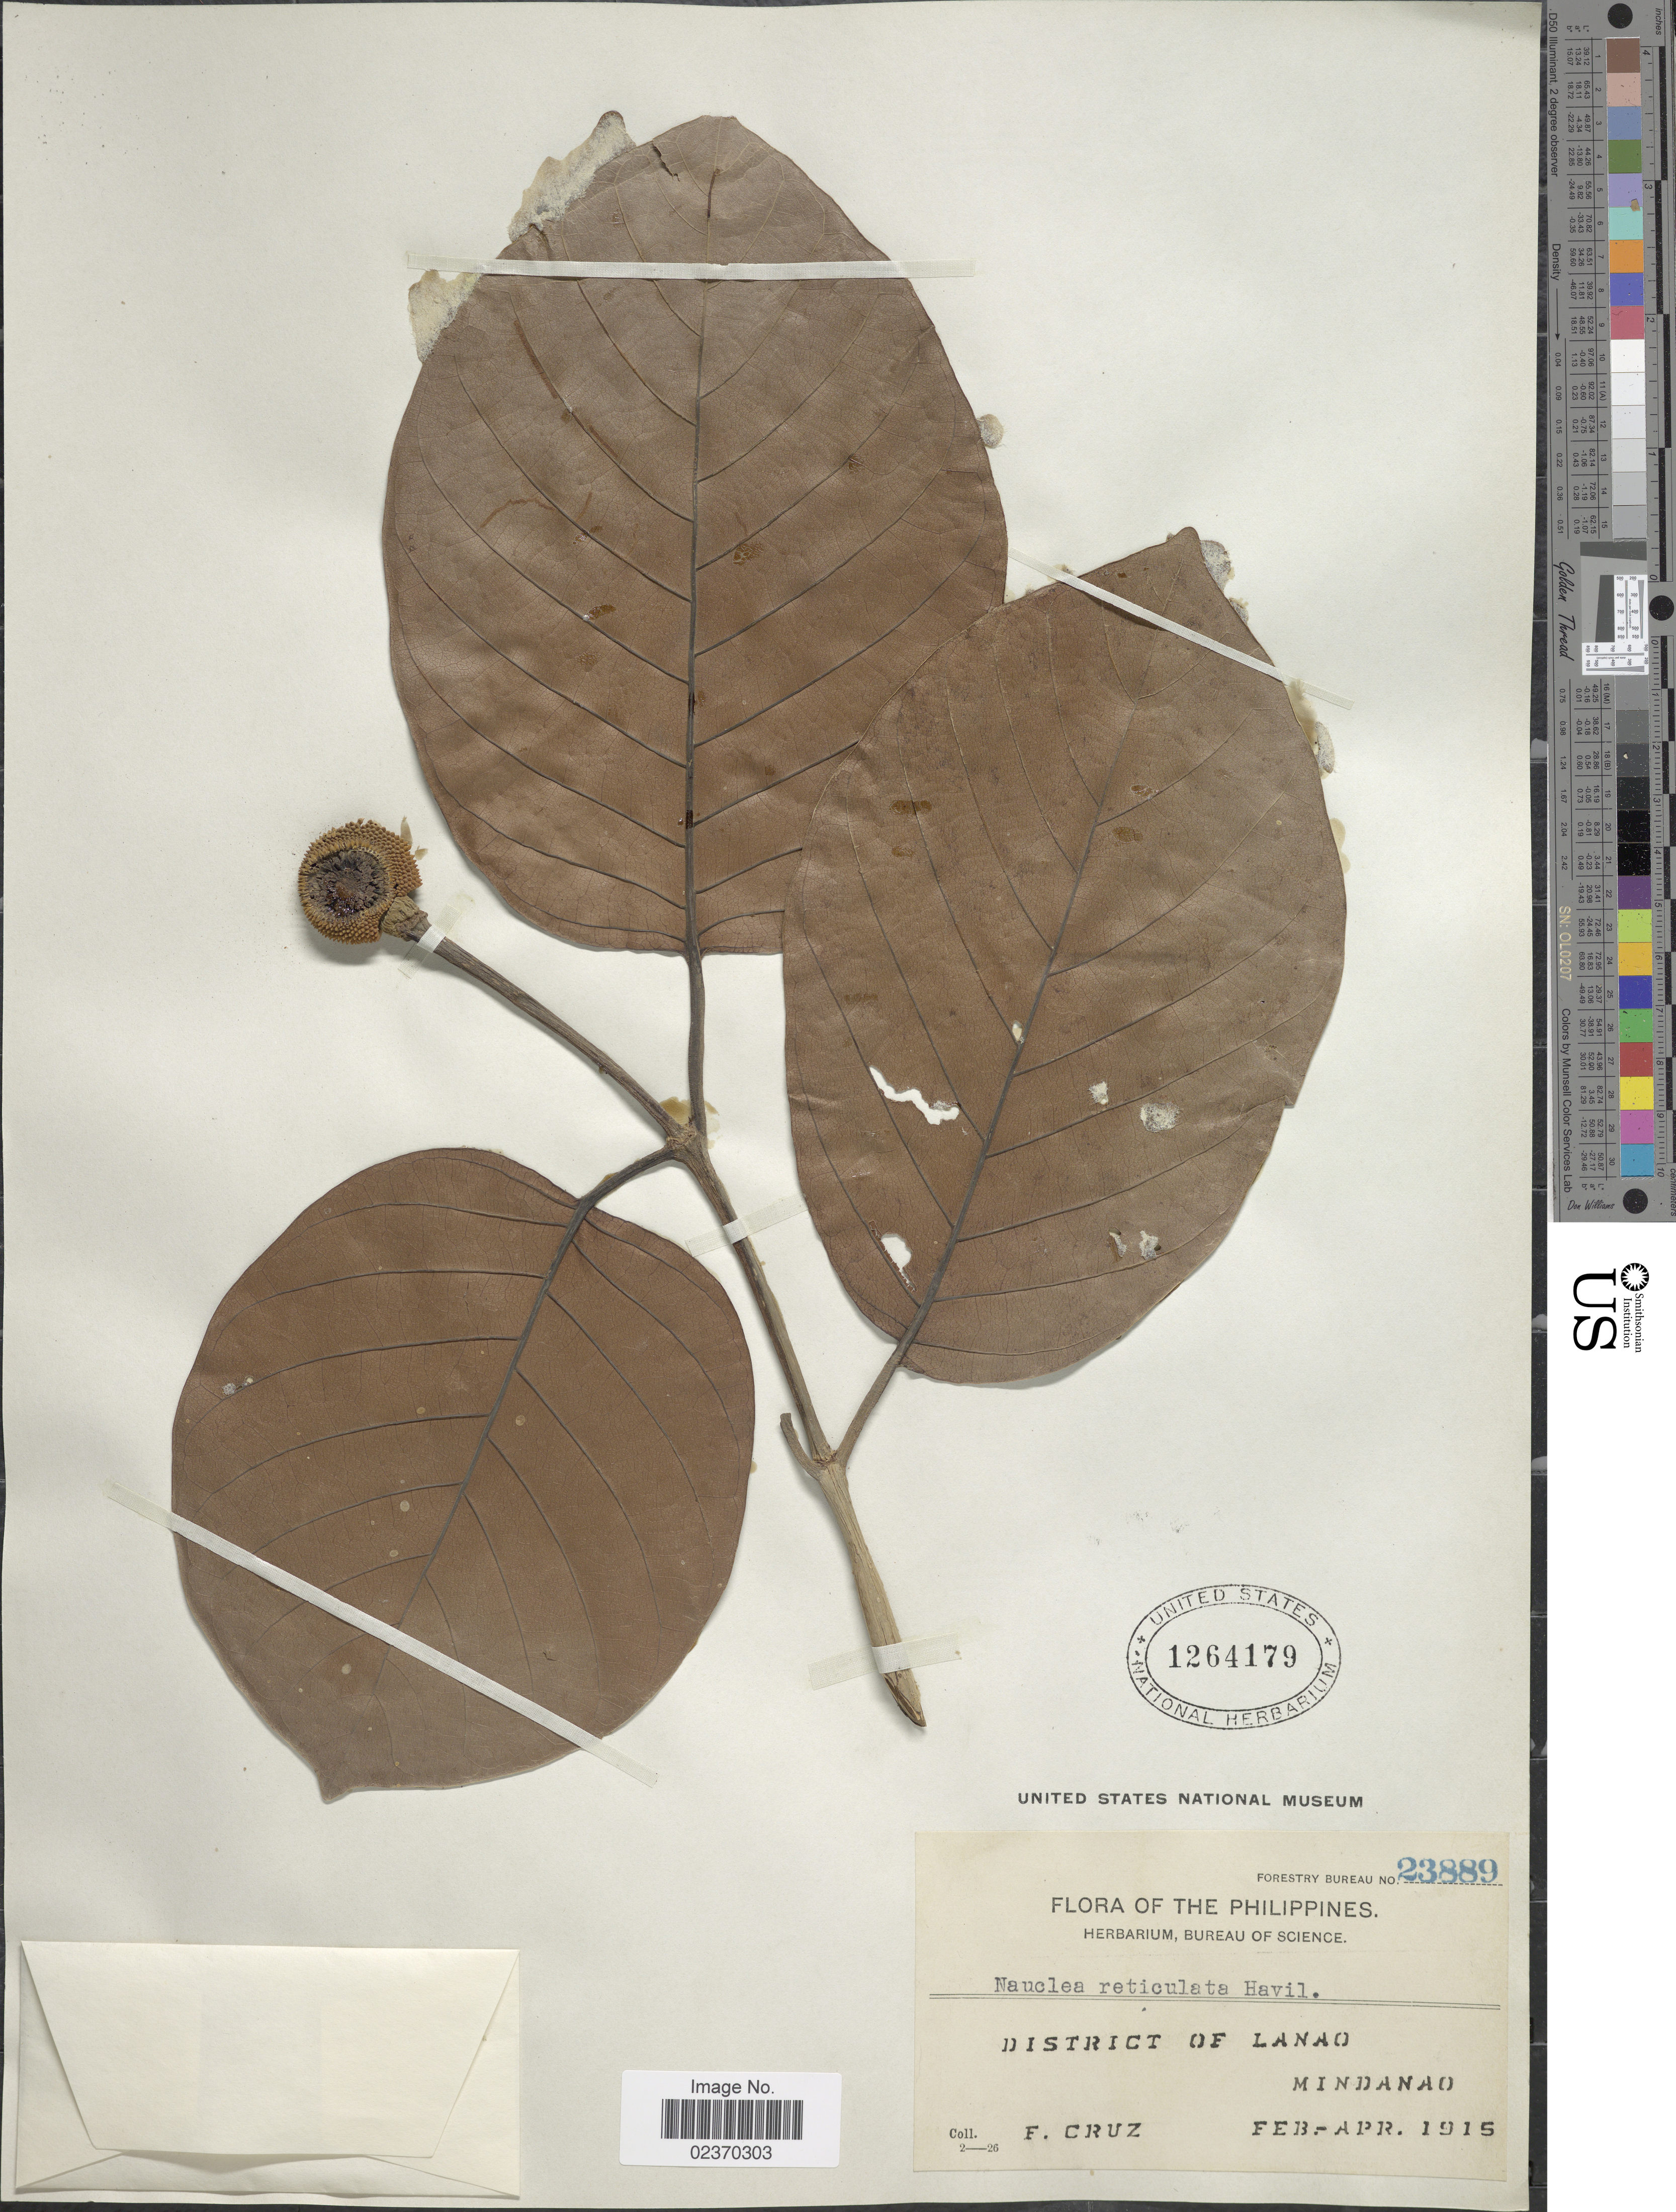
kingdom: Plantae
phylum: Tracheophyta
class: Magnoliopsida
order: Gentianales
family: Rubiaceae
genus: Neonauclea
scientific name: Neonauclea reticulata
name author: (Havil.) Merr.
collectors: F. Cruz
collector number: Forestry Bureau 23889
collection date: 1915-02/1915-04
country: Philippines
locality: District of Lanao, Mindanao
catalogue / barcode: US 1264179